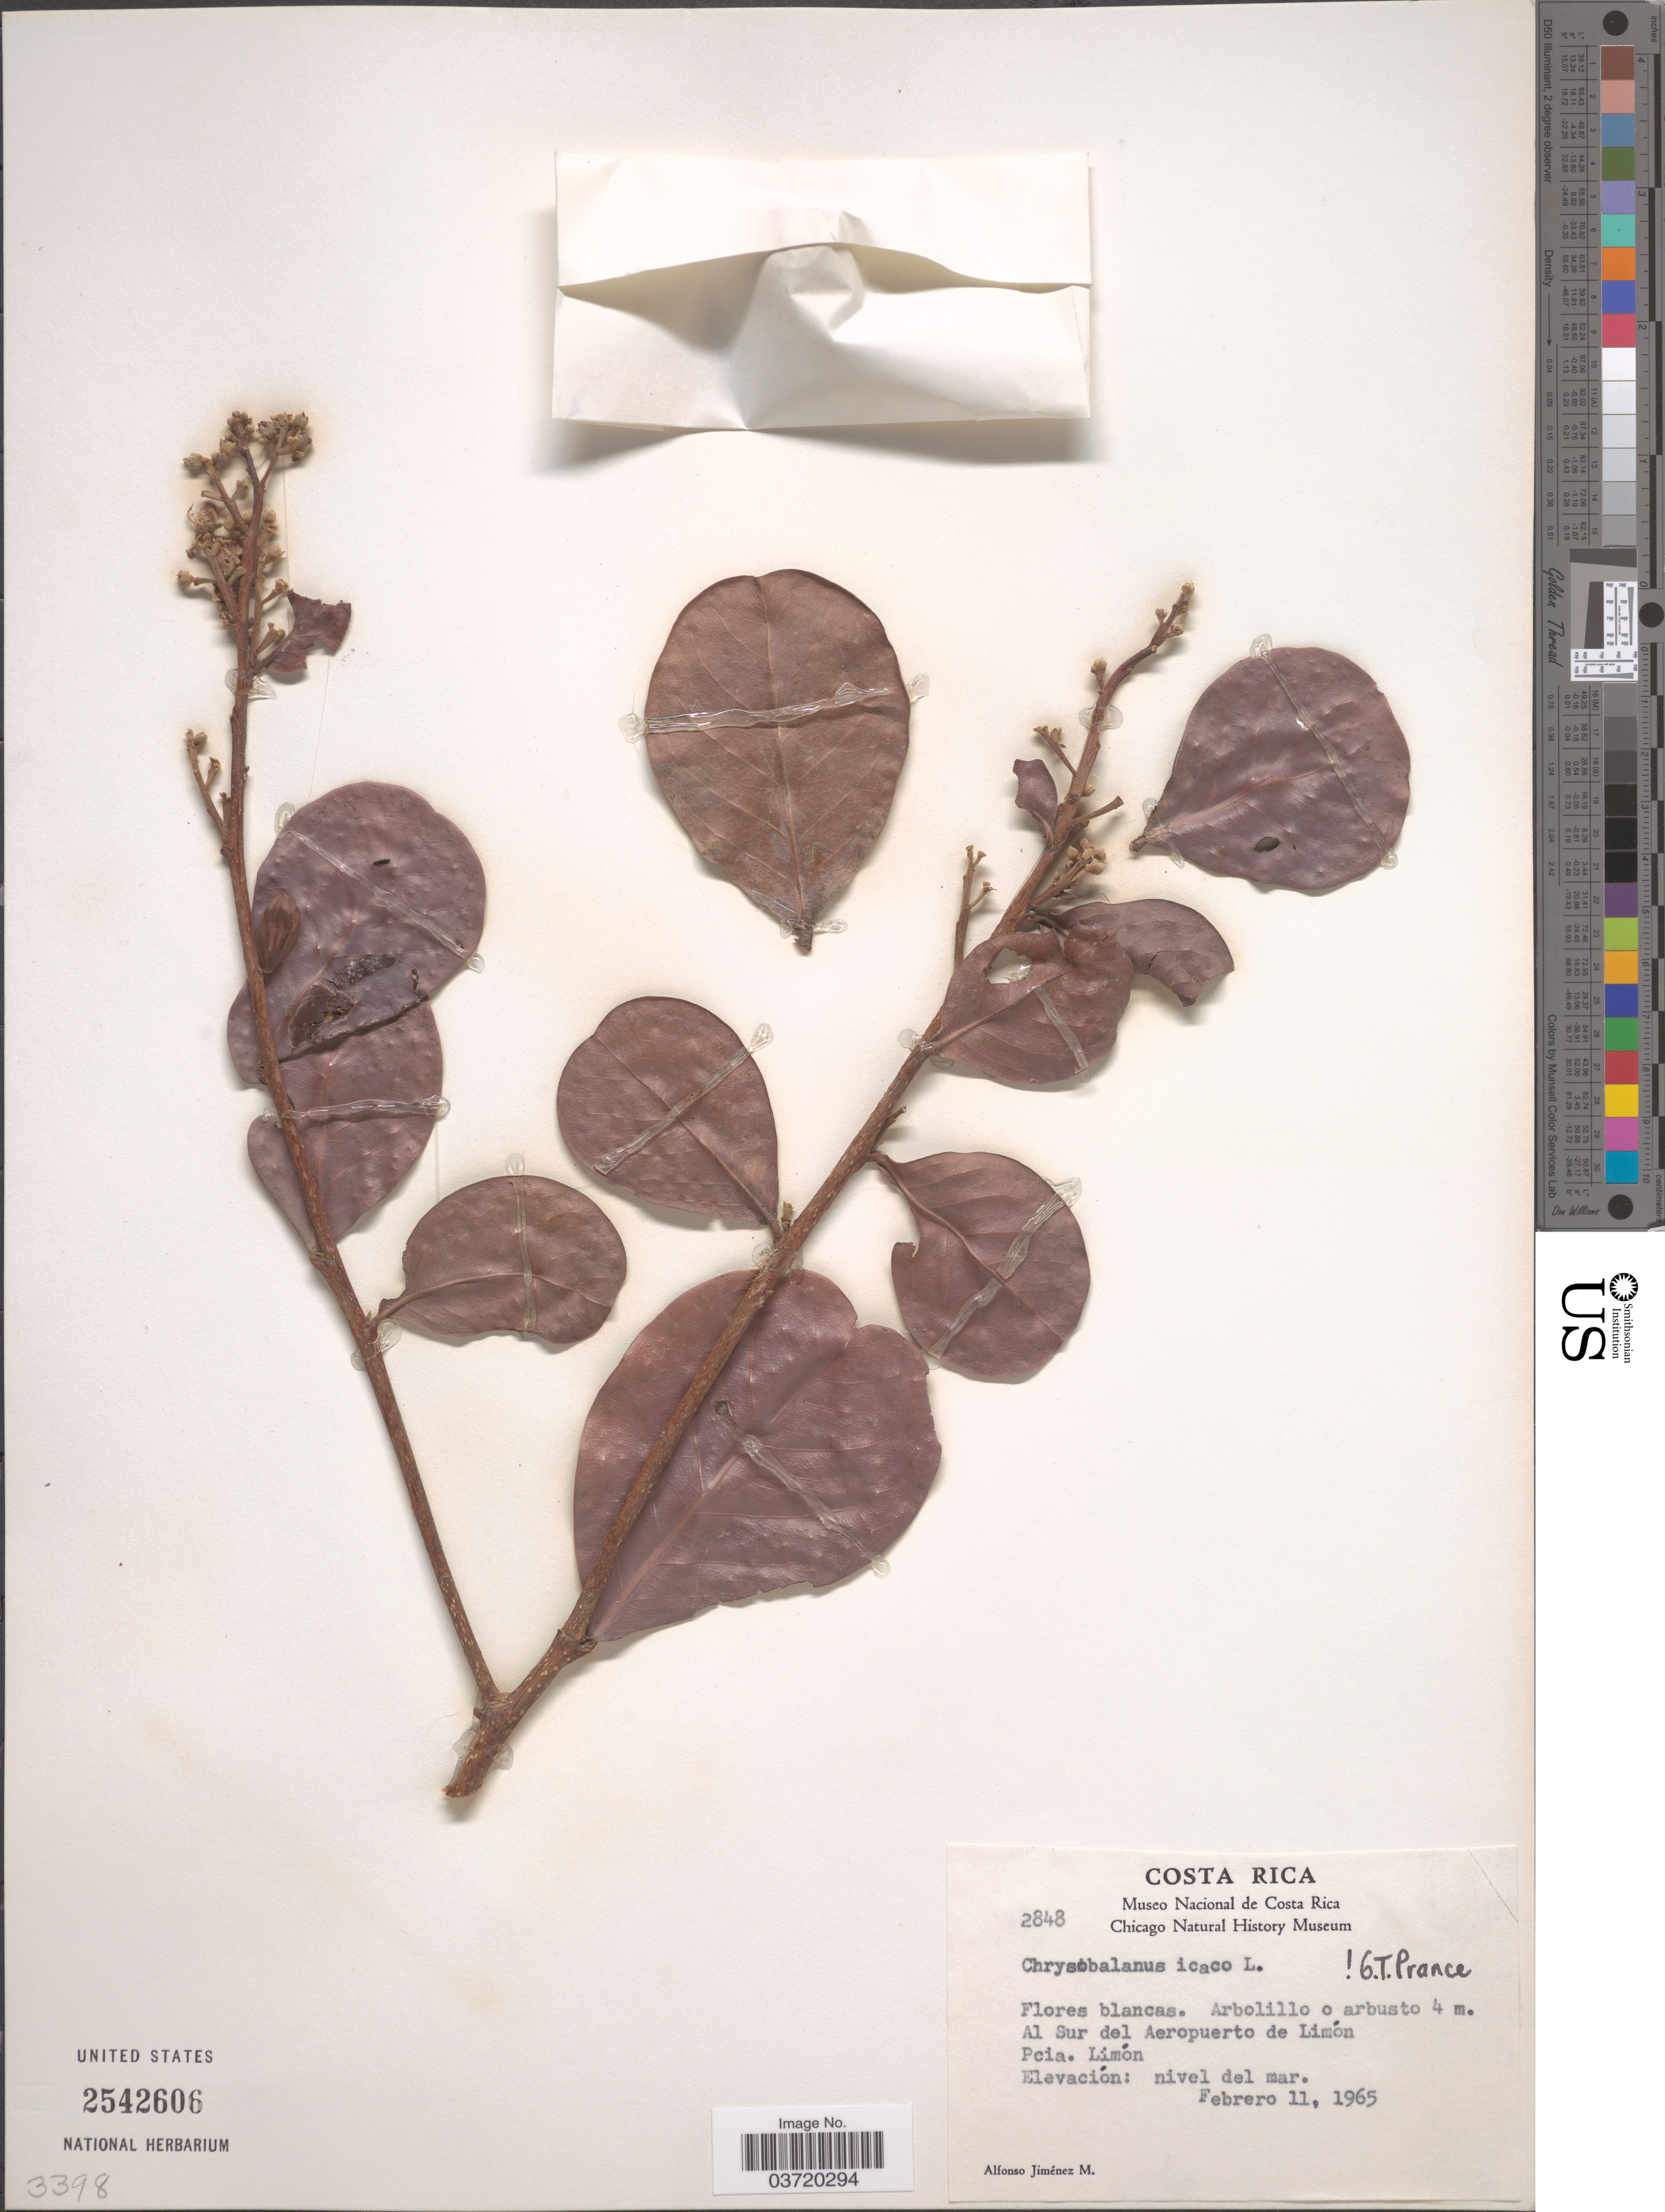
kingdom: Plantae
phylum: Tracheophyta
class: Magnoliopsida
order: Malpighiales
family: Chrysobalanaceae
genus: Chrysobalanus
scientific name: Chrysobalanus icaco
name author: L.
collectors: A. Jiminez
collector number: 2848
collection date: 1965-02-11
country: Costa Rica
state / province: Limón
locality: Al Sur del Aeropuerto de Limón. Pcia. Limón.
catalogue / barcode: US 2542606